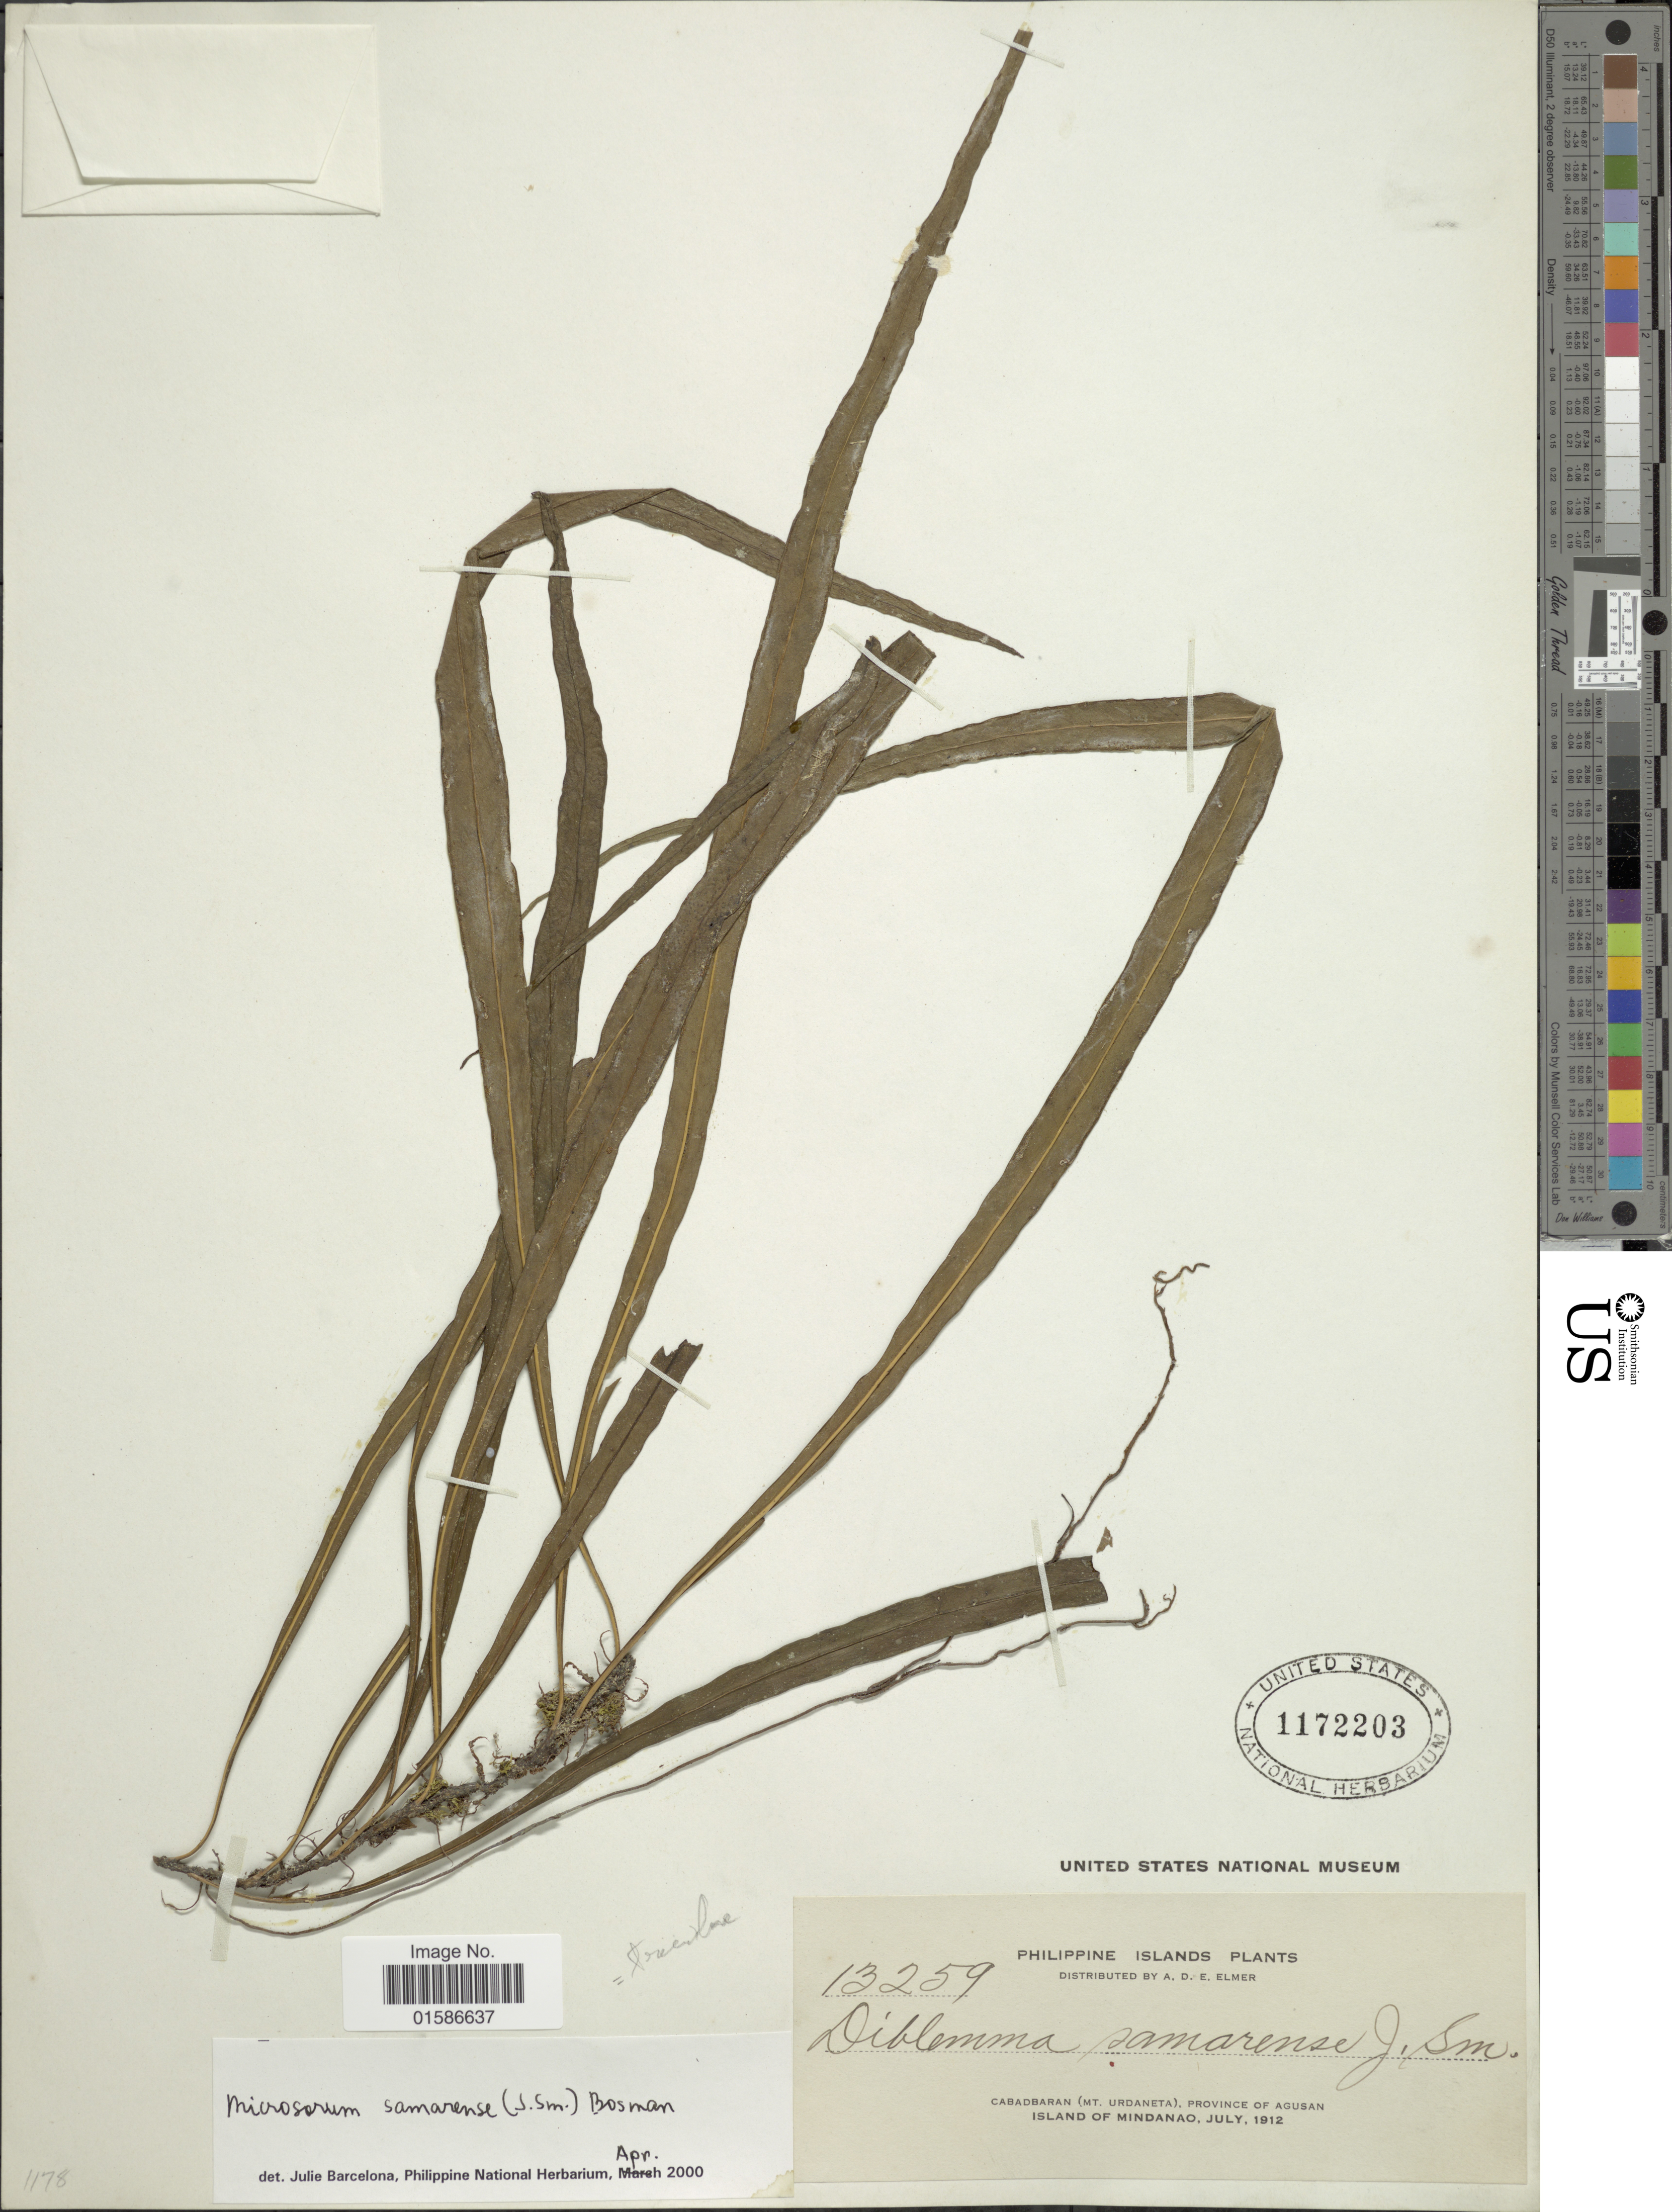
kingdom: Plantae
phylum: Tracheophyta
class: Polypodiopsida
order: Polypodiales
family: Polypodiaceae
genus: Microsorum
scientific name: Microsorum samarense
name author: (J. Sm.) Bosman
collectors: A. D. E. Elmer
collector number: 13259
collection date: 1912-07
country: Philippines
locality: Philippine Islands, Cabadbaran (Mt. Urdaneta), Province of Agusan, Island of Mindanoa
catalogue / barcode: US 1172203